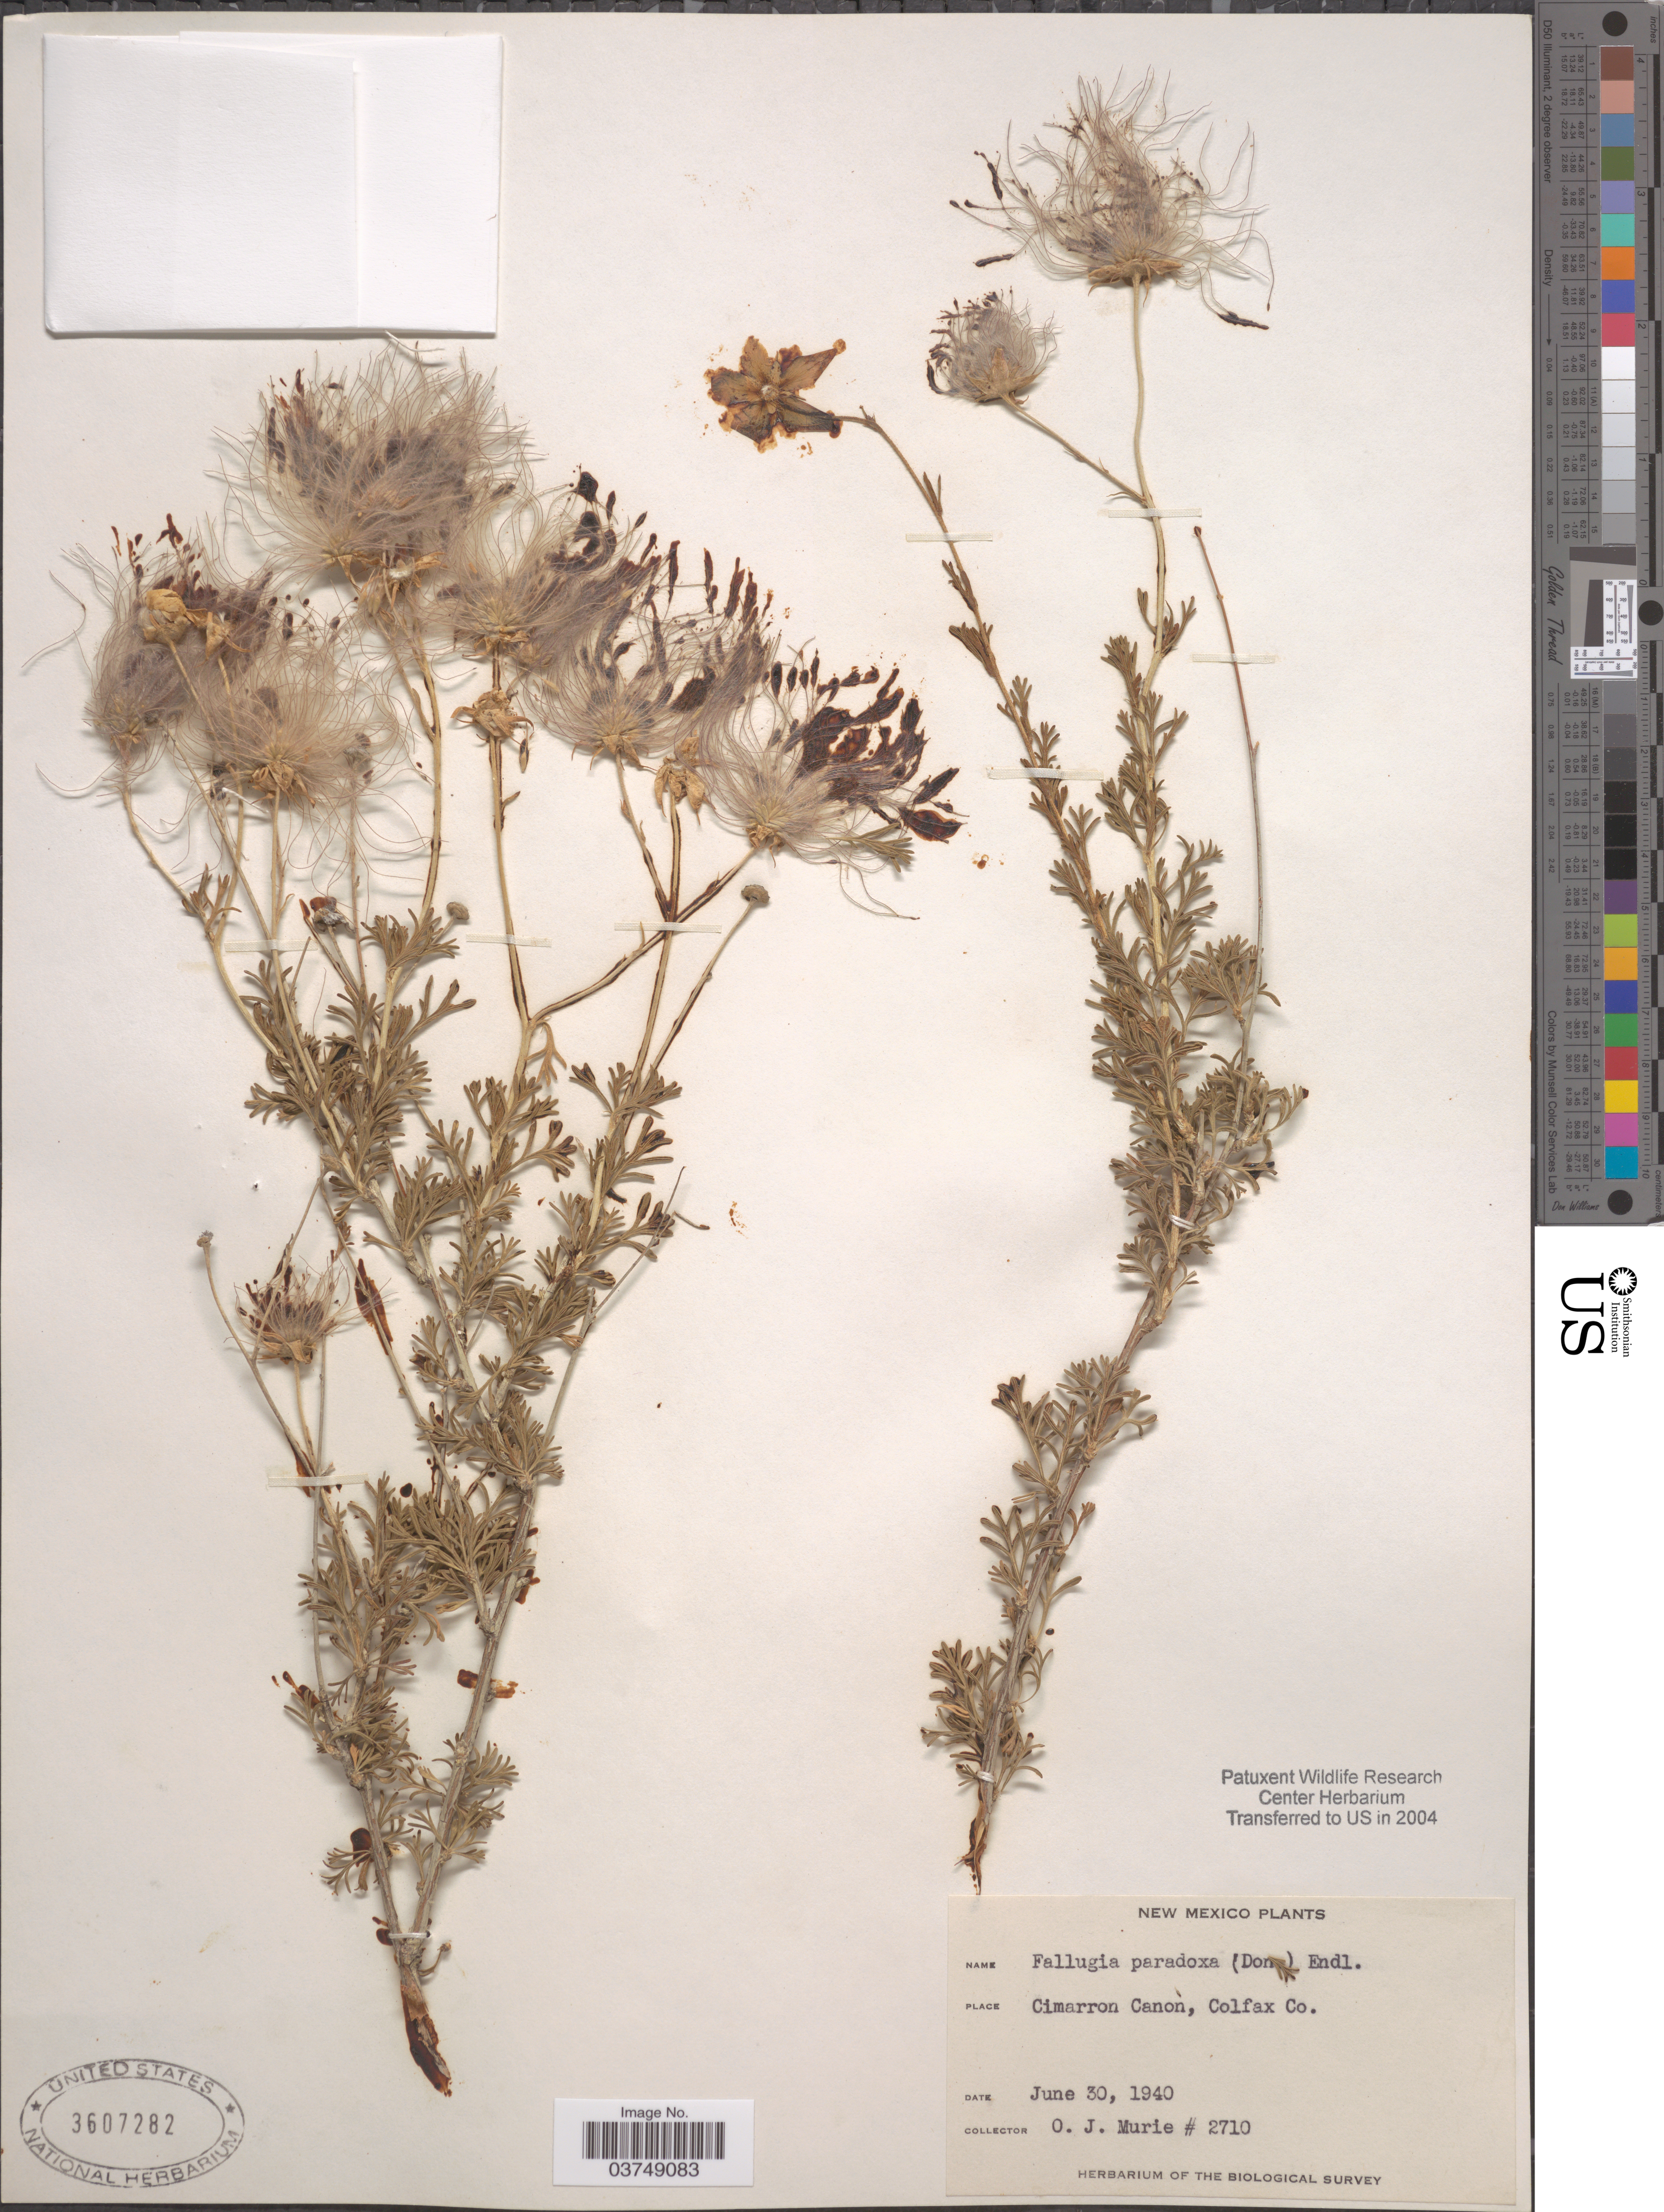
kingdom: Plantae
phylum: Tracheophyta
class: Magnoliopsida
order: Rosales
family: Rosaceae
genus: Fallugia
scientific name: Fallugia paradoxa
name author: (D. Don ex Tilloch & T. Taylor) Endl. ex Torr.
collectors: O. Murie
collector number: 2710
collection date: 1940-06-30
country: United States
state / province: New Mexico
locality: Cimarron Canon, Colfax Co.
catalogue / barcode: US 3607282